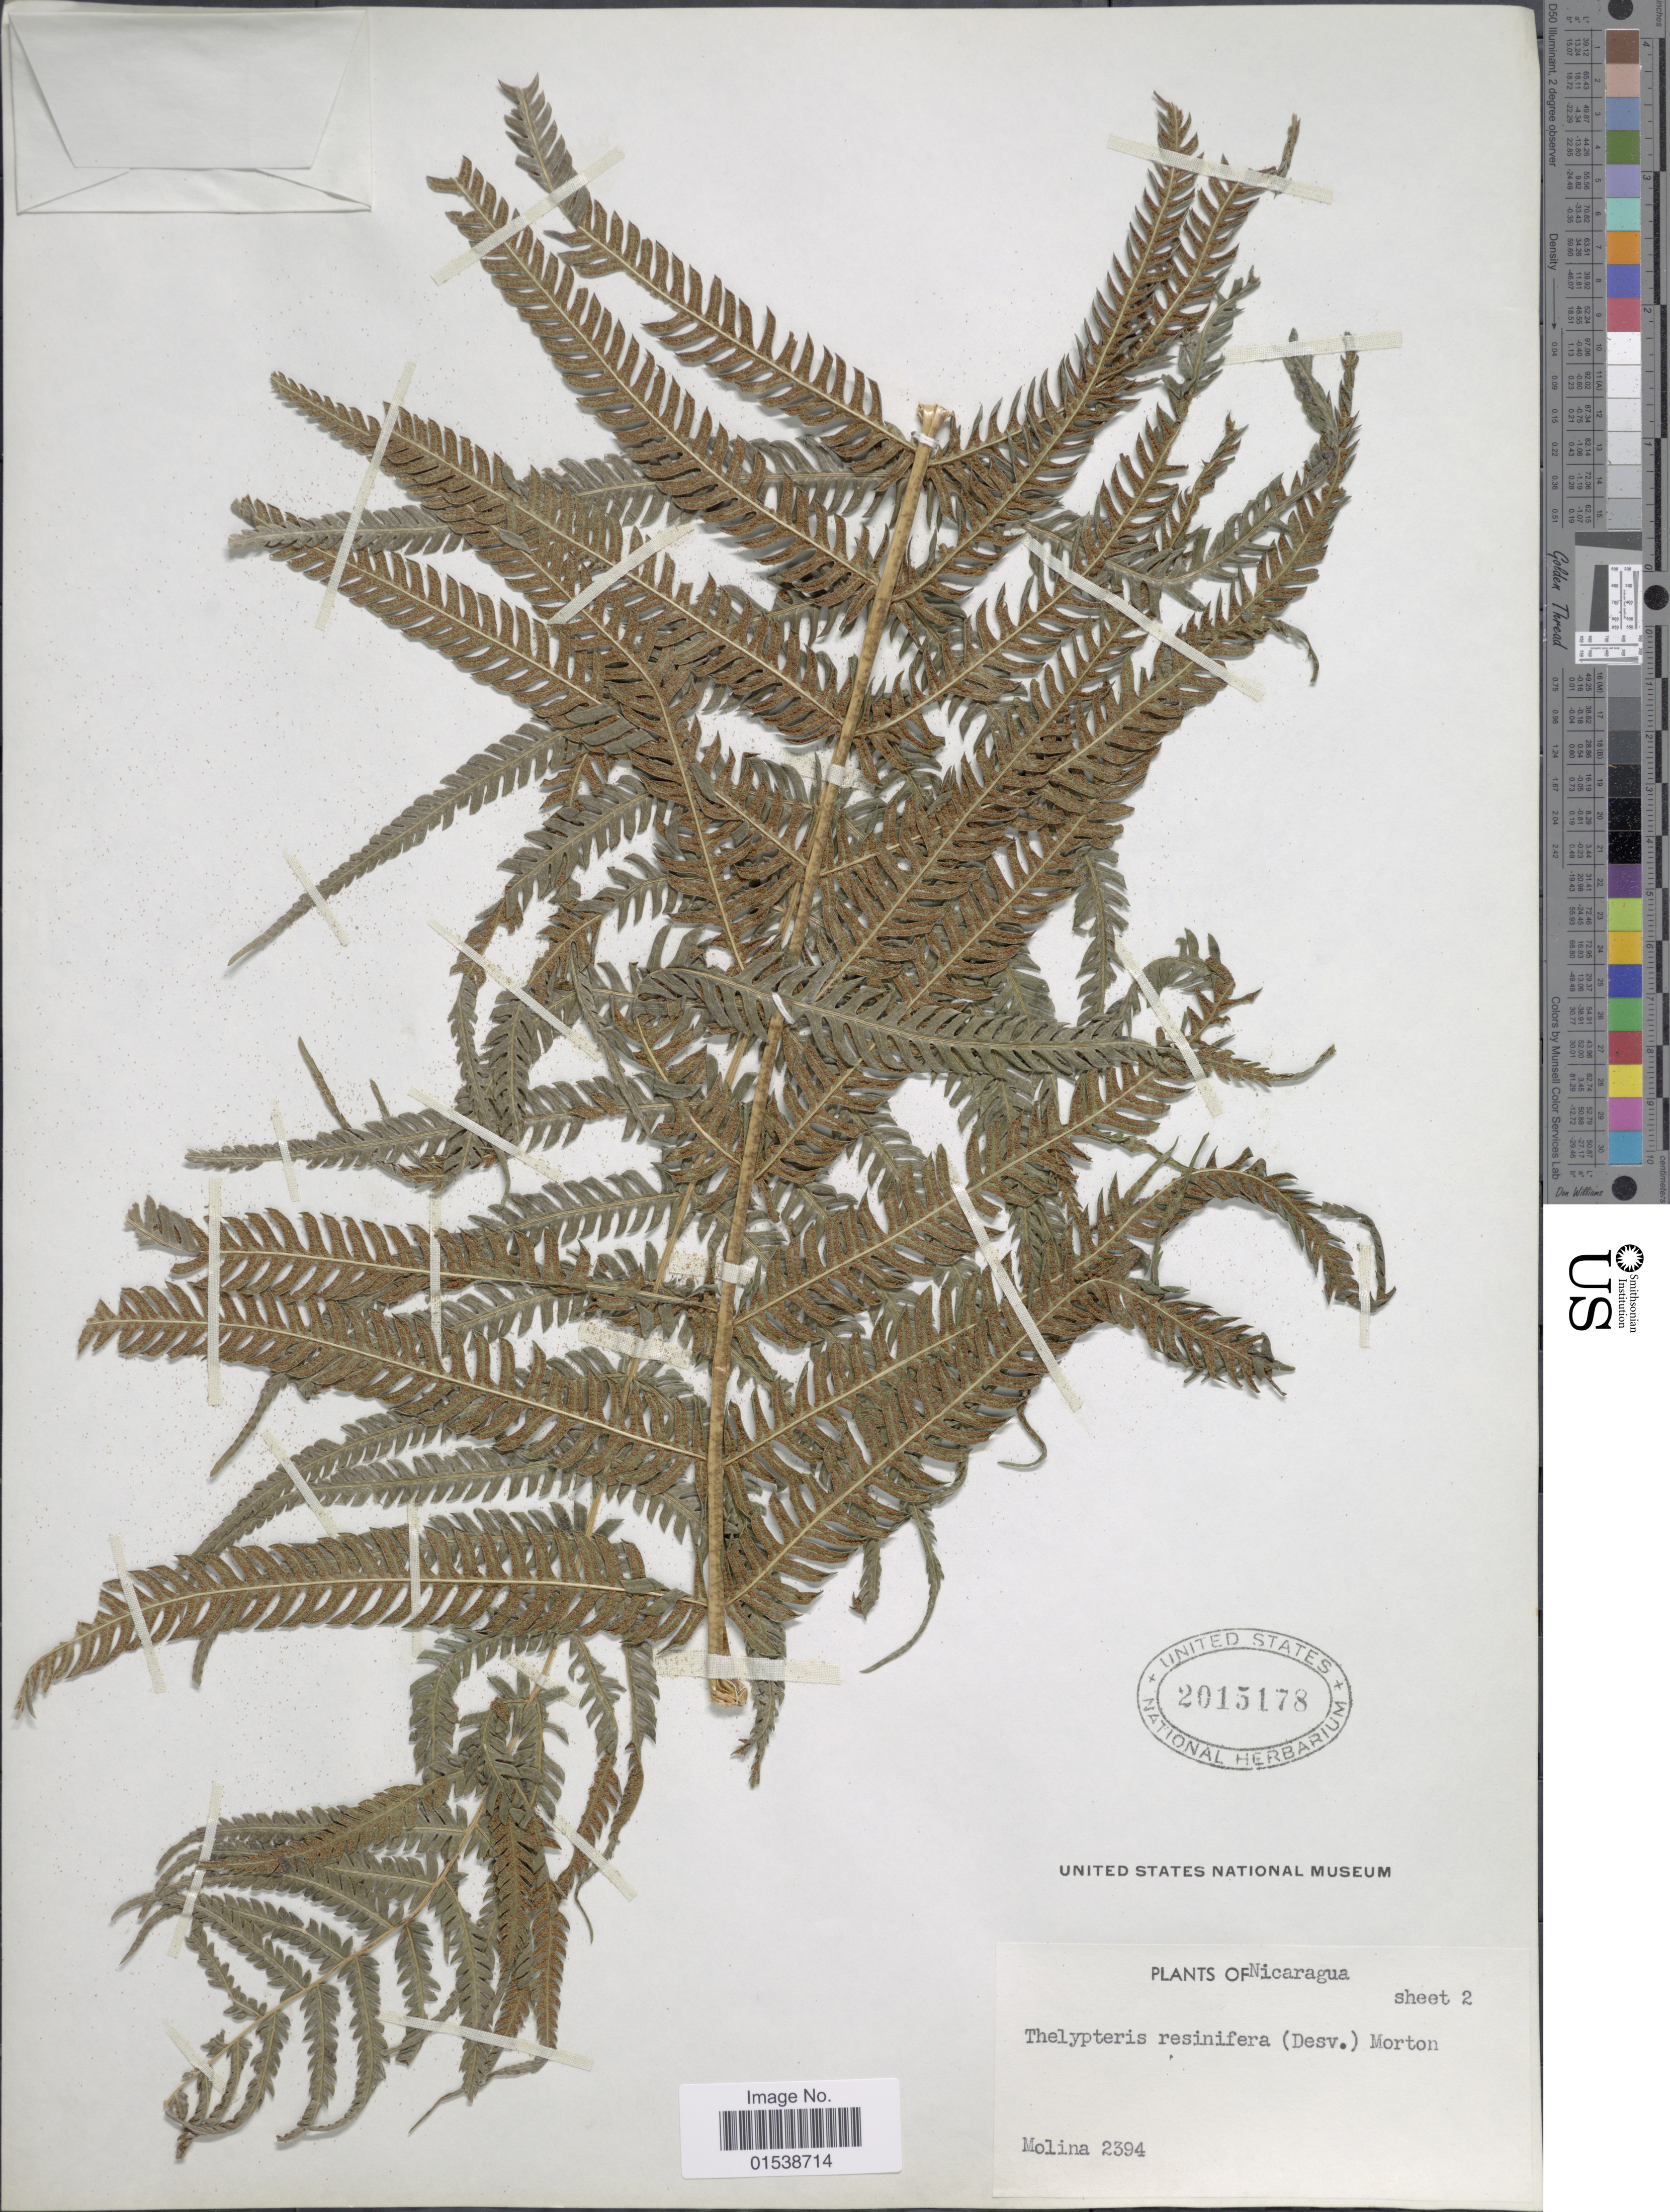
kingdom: Plantae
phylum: Tracheophyta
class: Polypodiopsida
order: Polypodiales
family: Thelypteridaceae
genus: Amauropelta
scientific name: Amauropelta resinifera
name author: (Desv.) Pic. Serm.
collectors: -- Molina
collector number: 2394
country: Nicaragua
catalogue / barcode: US 2015178